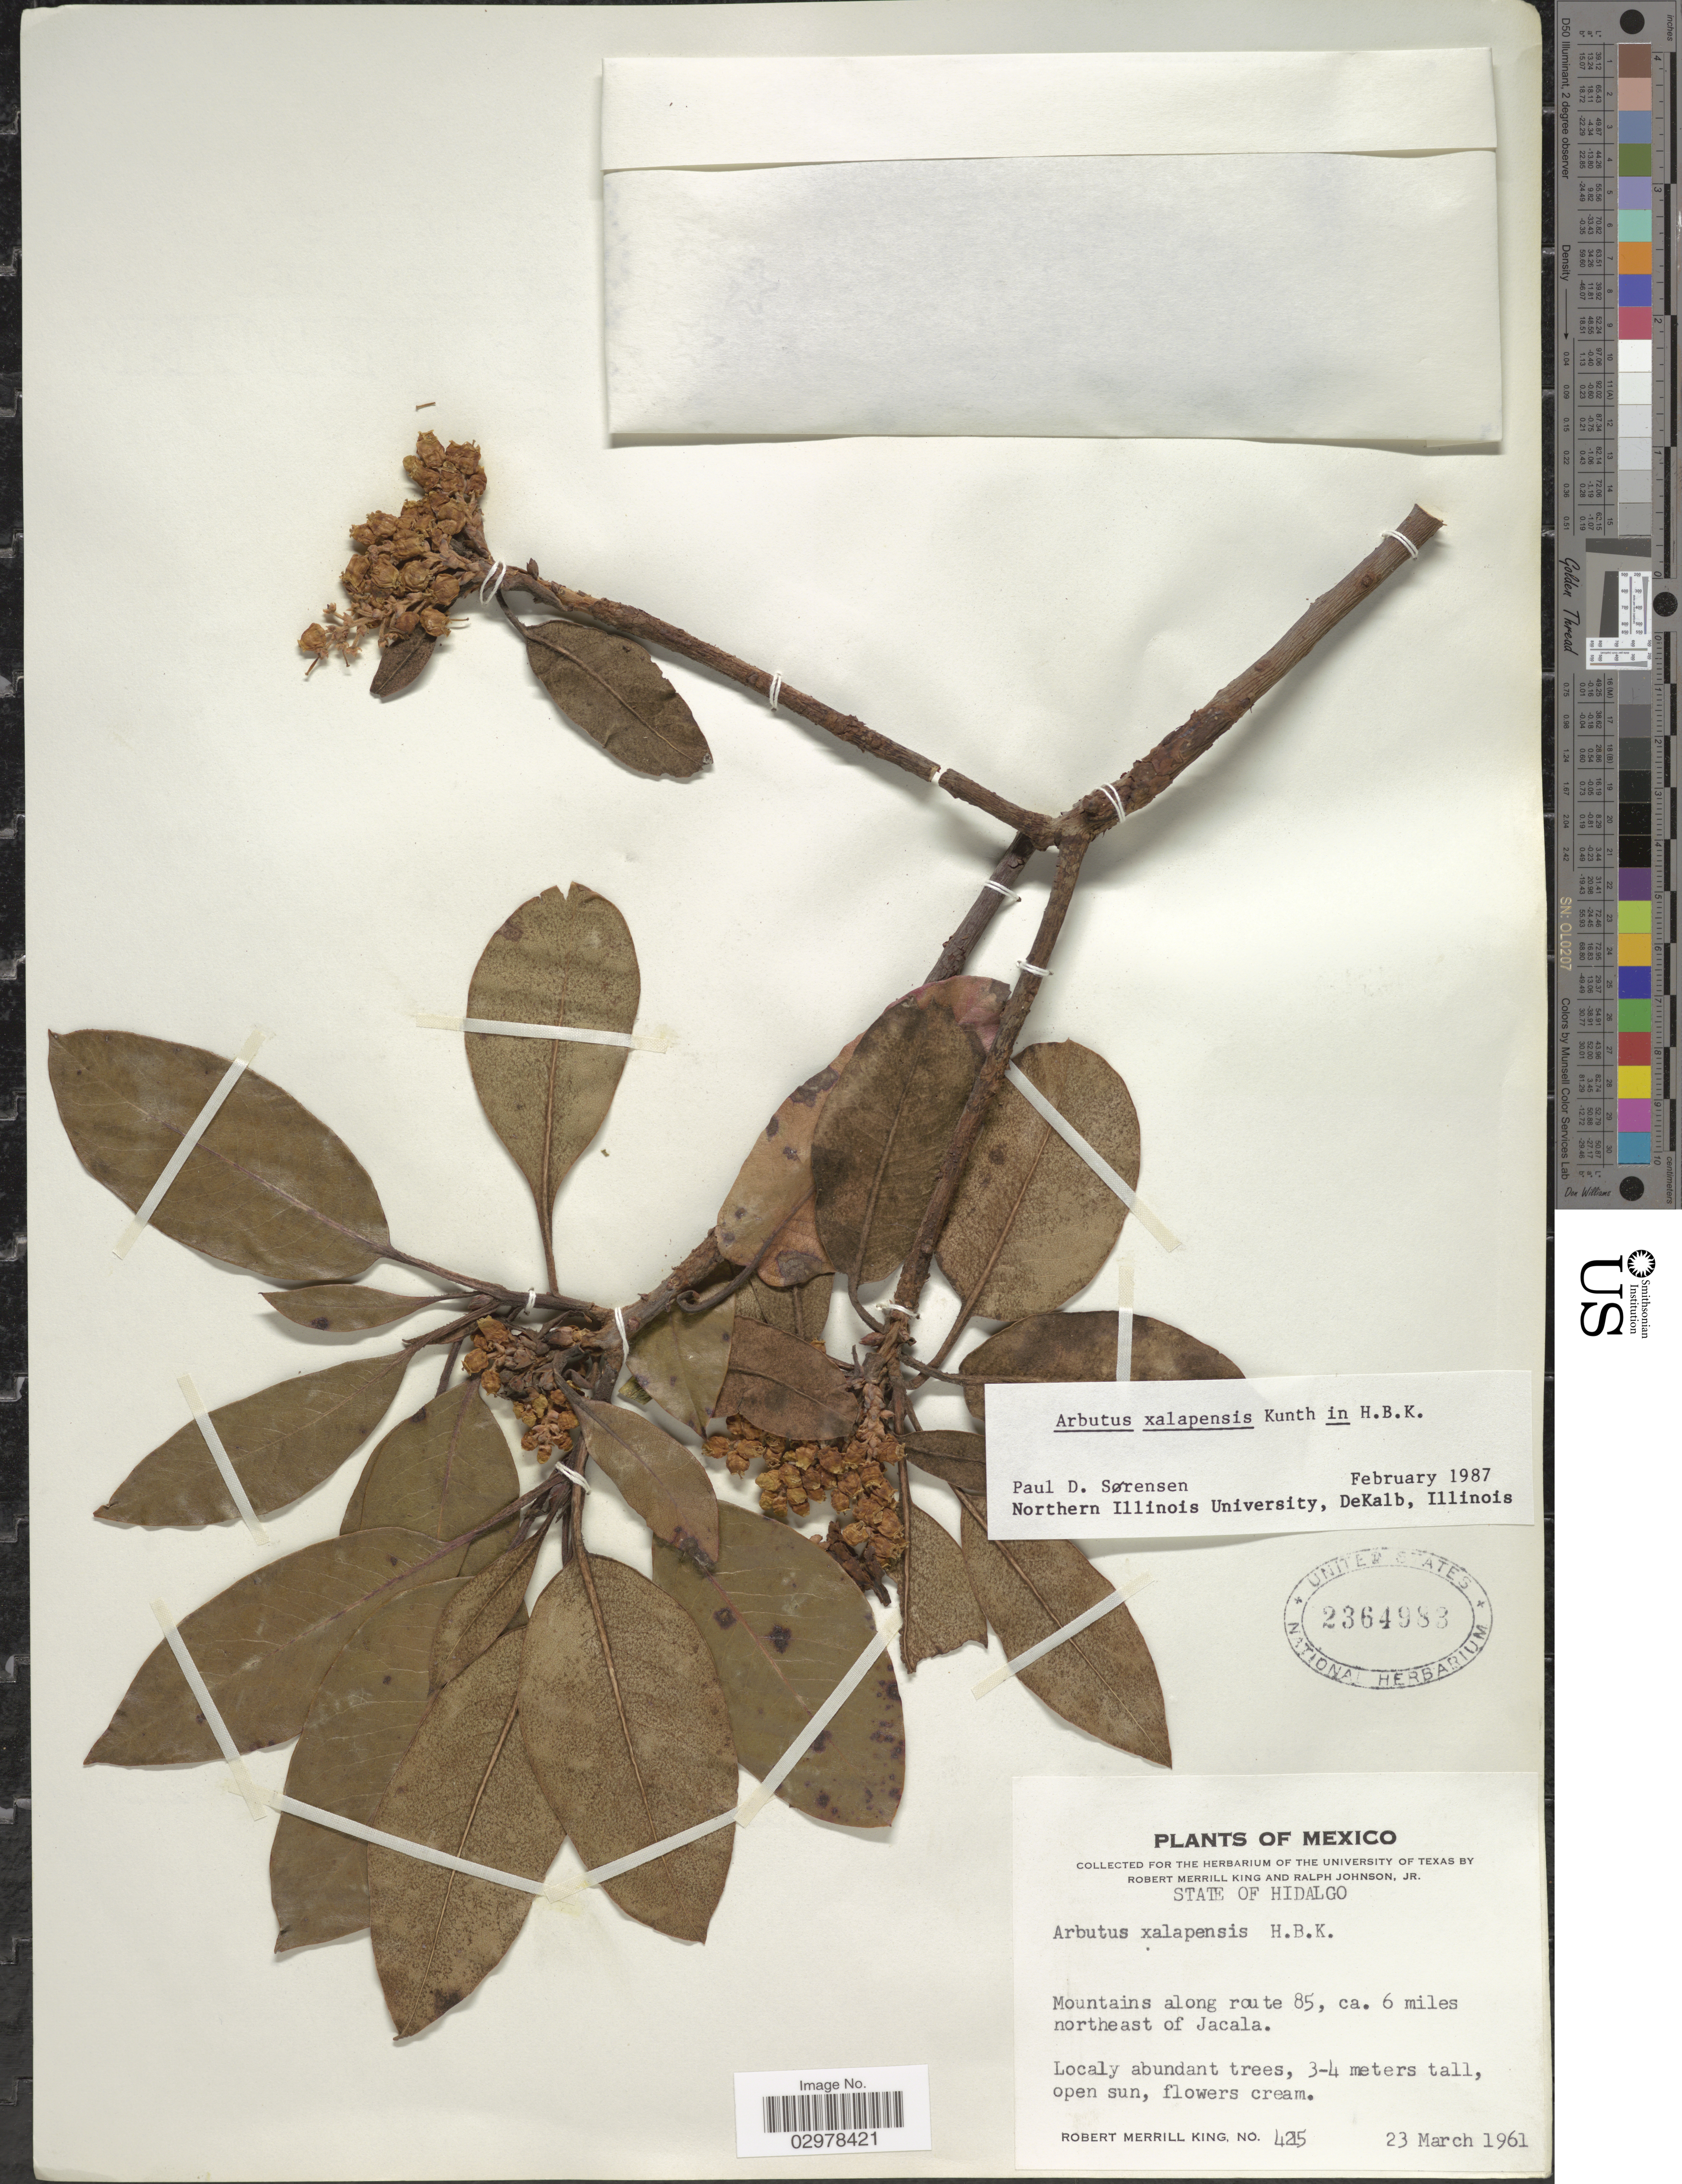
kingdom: Plantae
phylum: Tracheophyta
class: Magnoliopsida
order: Ericales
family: Ericaceae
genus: Arbutus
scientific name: Arbutus xalapensis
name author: Kunth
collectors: R. M. King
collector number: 4215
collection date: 1961-03-23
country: Mexico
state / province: Hidalgo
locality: Mountains along route 85, ca. 6 miles northeast of Jacala.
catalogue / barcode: US 2364983